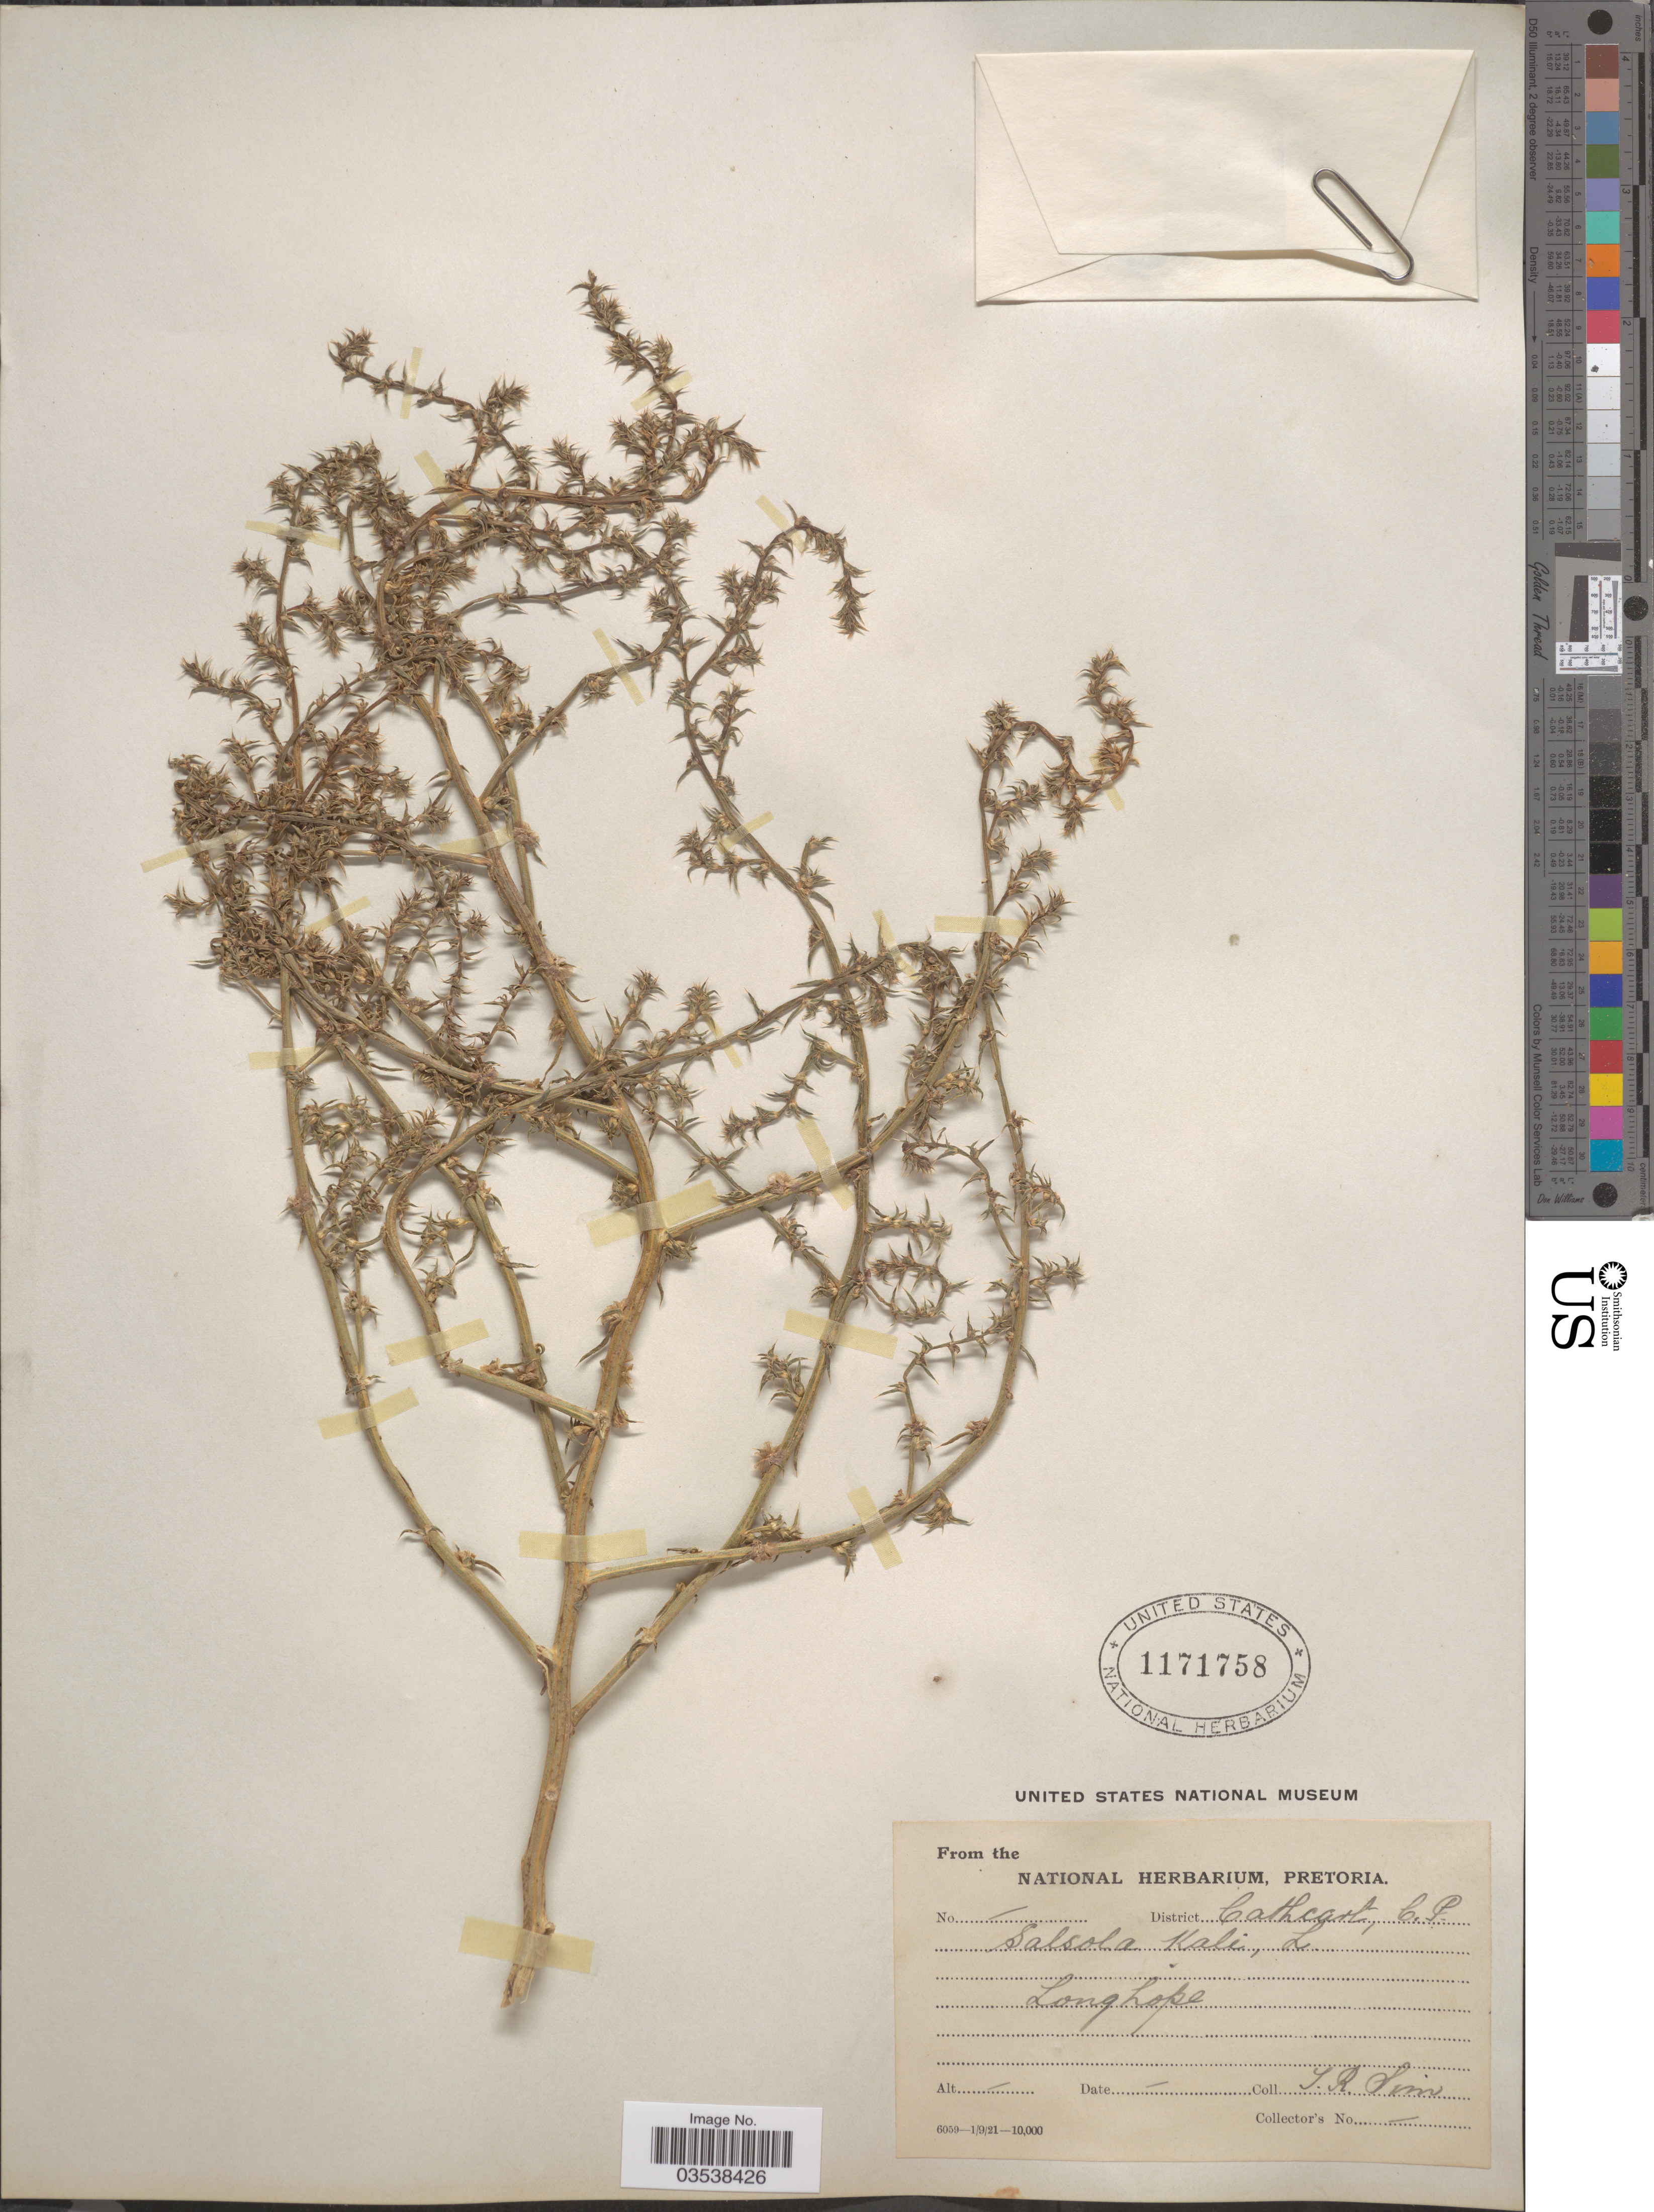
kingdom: Plantae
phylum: Tracheophyta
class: Magnoliopsida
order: Caryophyllales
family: Amaranthaceae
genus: Salsola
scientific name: Salsola kali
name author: L.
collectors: T. Sim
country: South Africa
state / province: Eastern Cape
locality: District Cathcart. Longhope.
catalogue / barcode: US 1171758